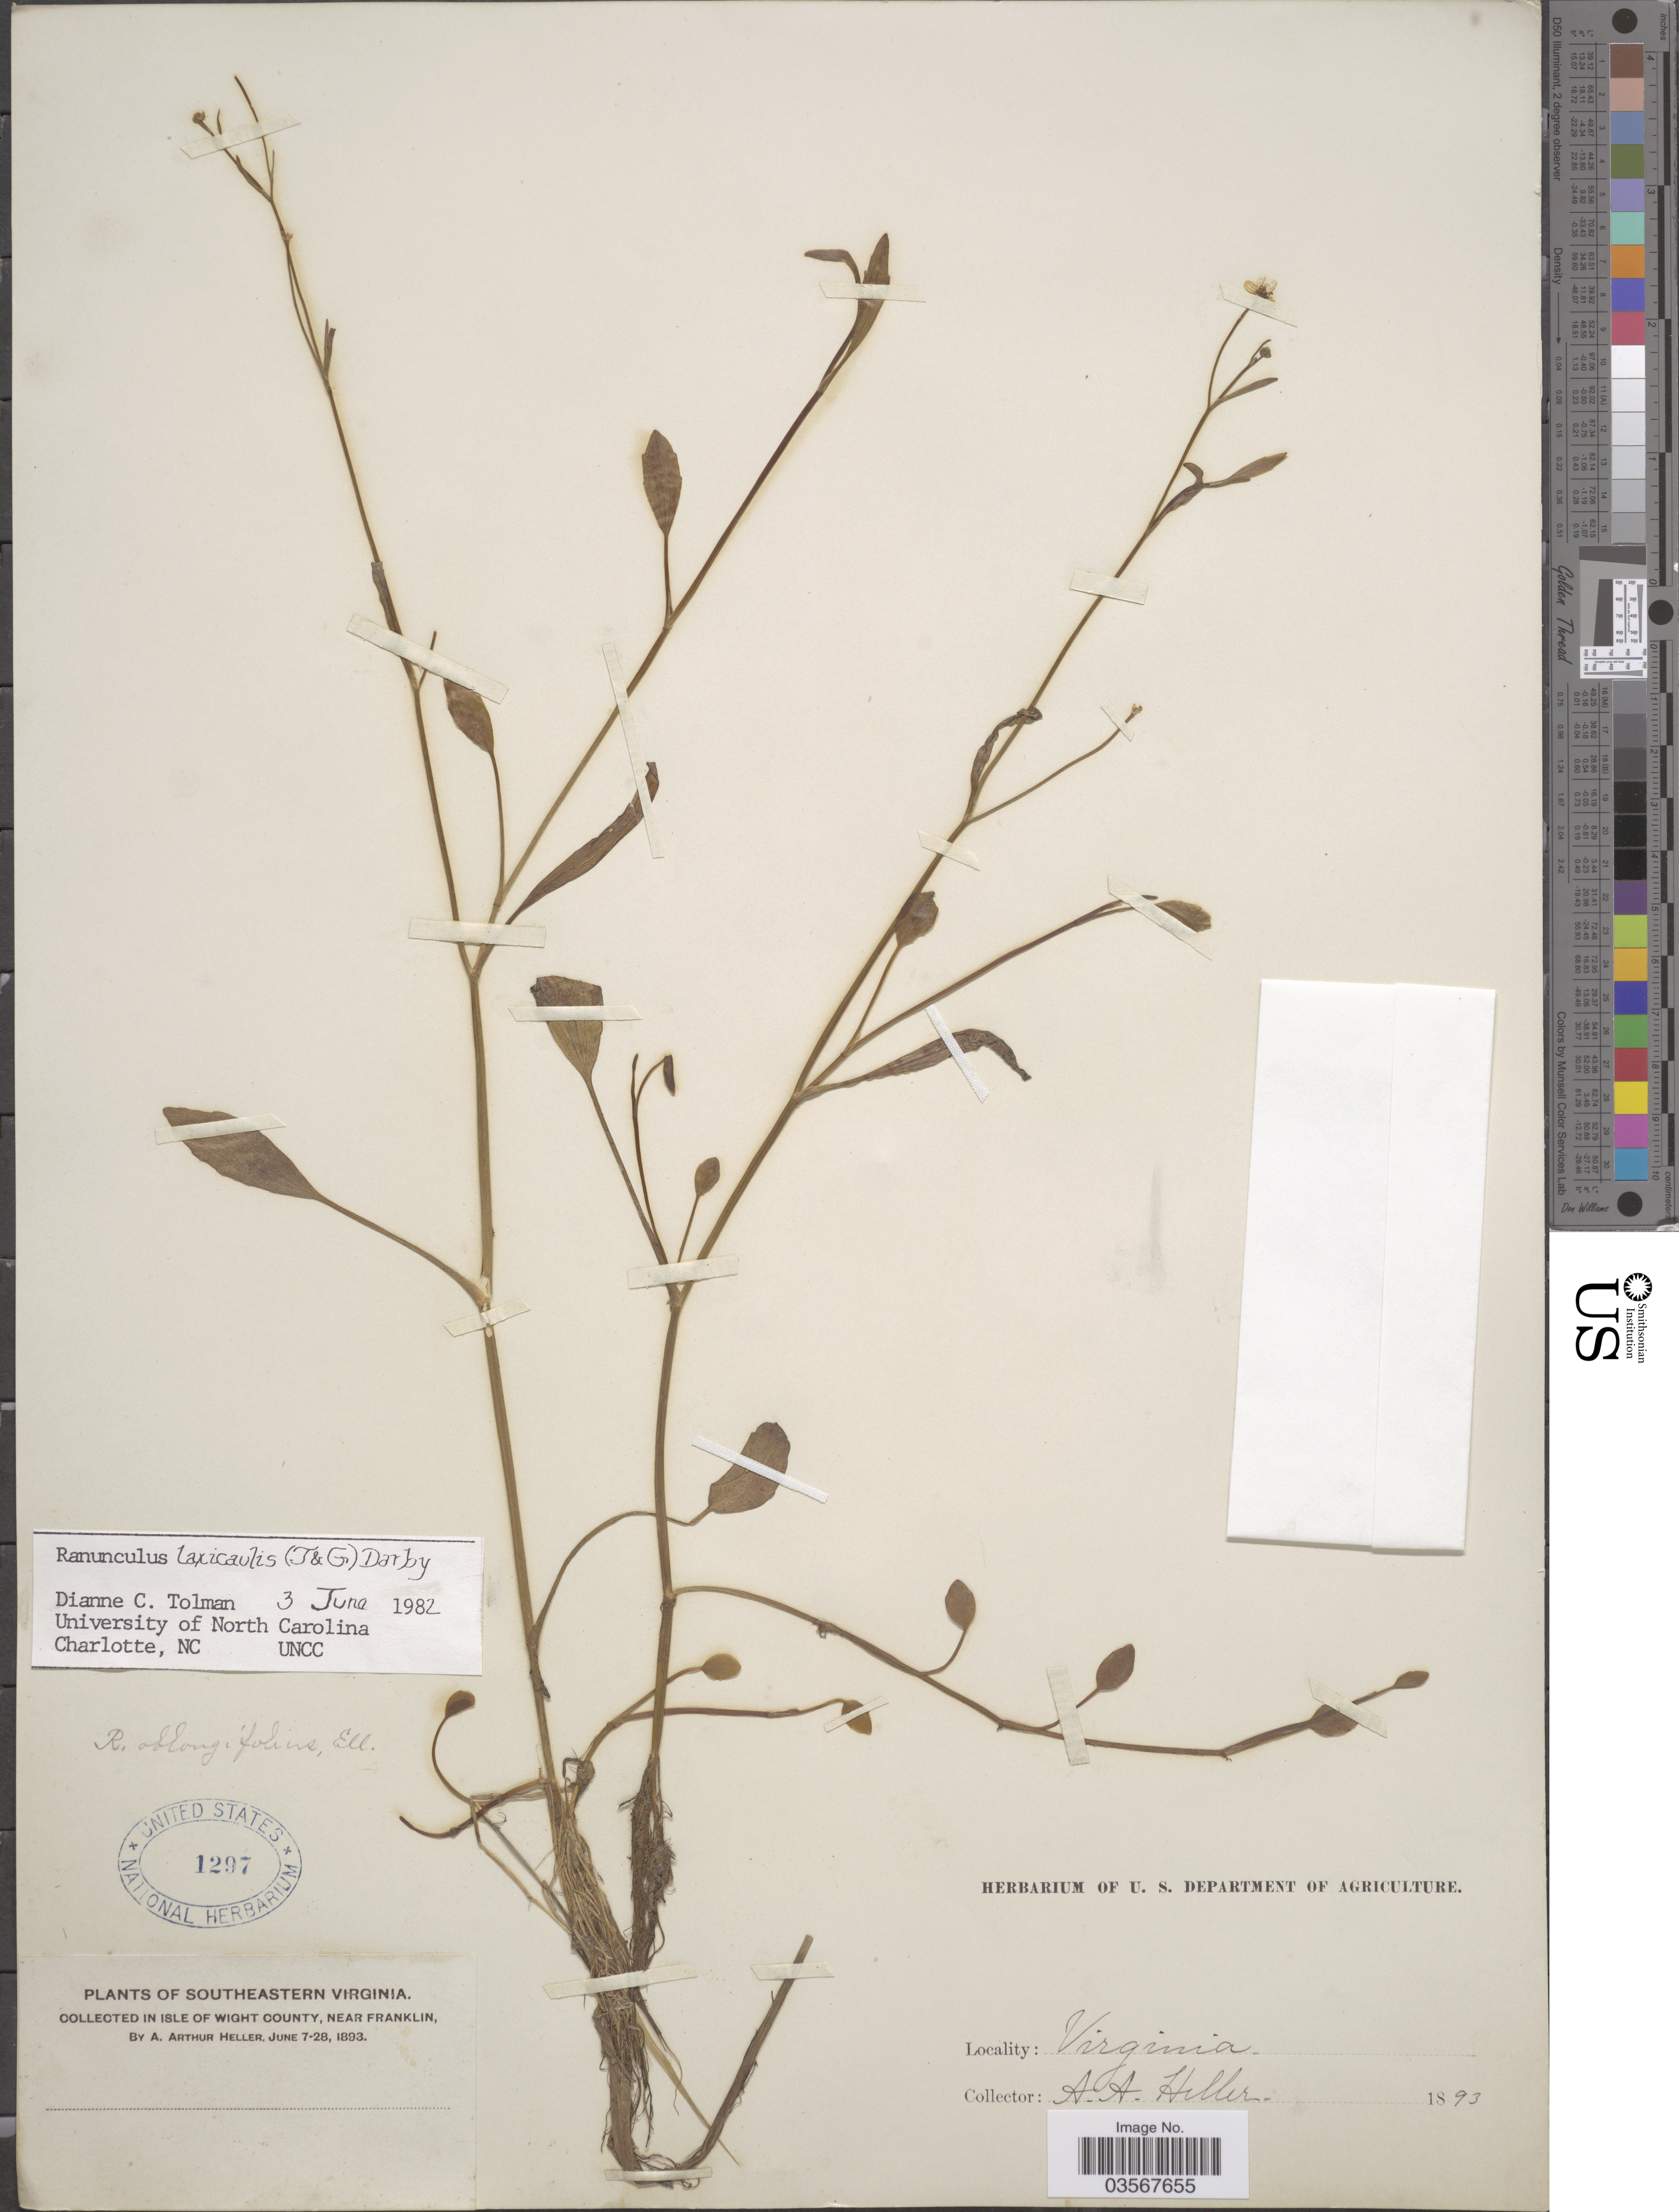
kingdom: Plantae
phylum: Tracheophyta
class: Magnoliopsida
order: Ranunculales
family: Ranunculaceae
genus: Ranunculus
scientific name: Ranunculus laxicaulis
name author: (Torr. & A. Gray) Darby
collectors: A. A. Heller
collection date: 1893-06-07/1893-06-28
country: United States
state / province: Virginia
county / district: Isle of Wight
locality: Southeastern Virginia. In Isle of Wight County, near Franklin.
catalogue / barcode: US 1297